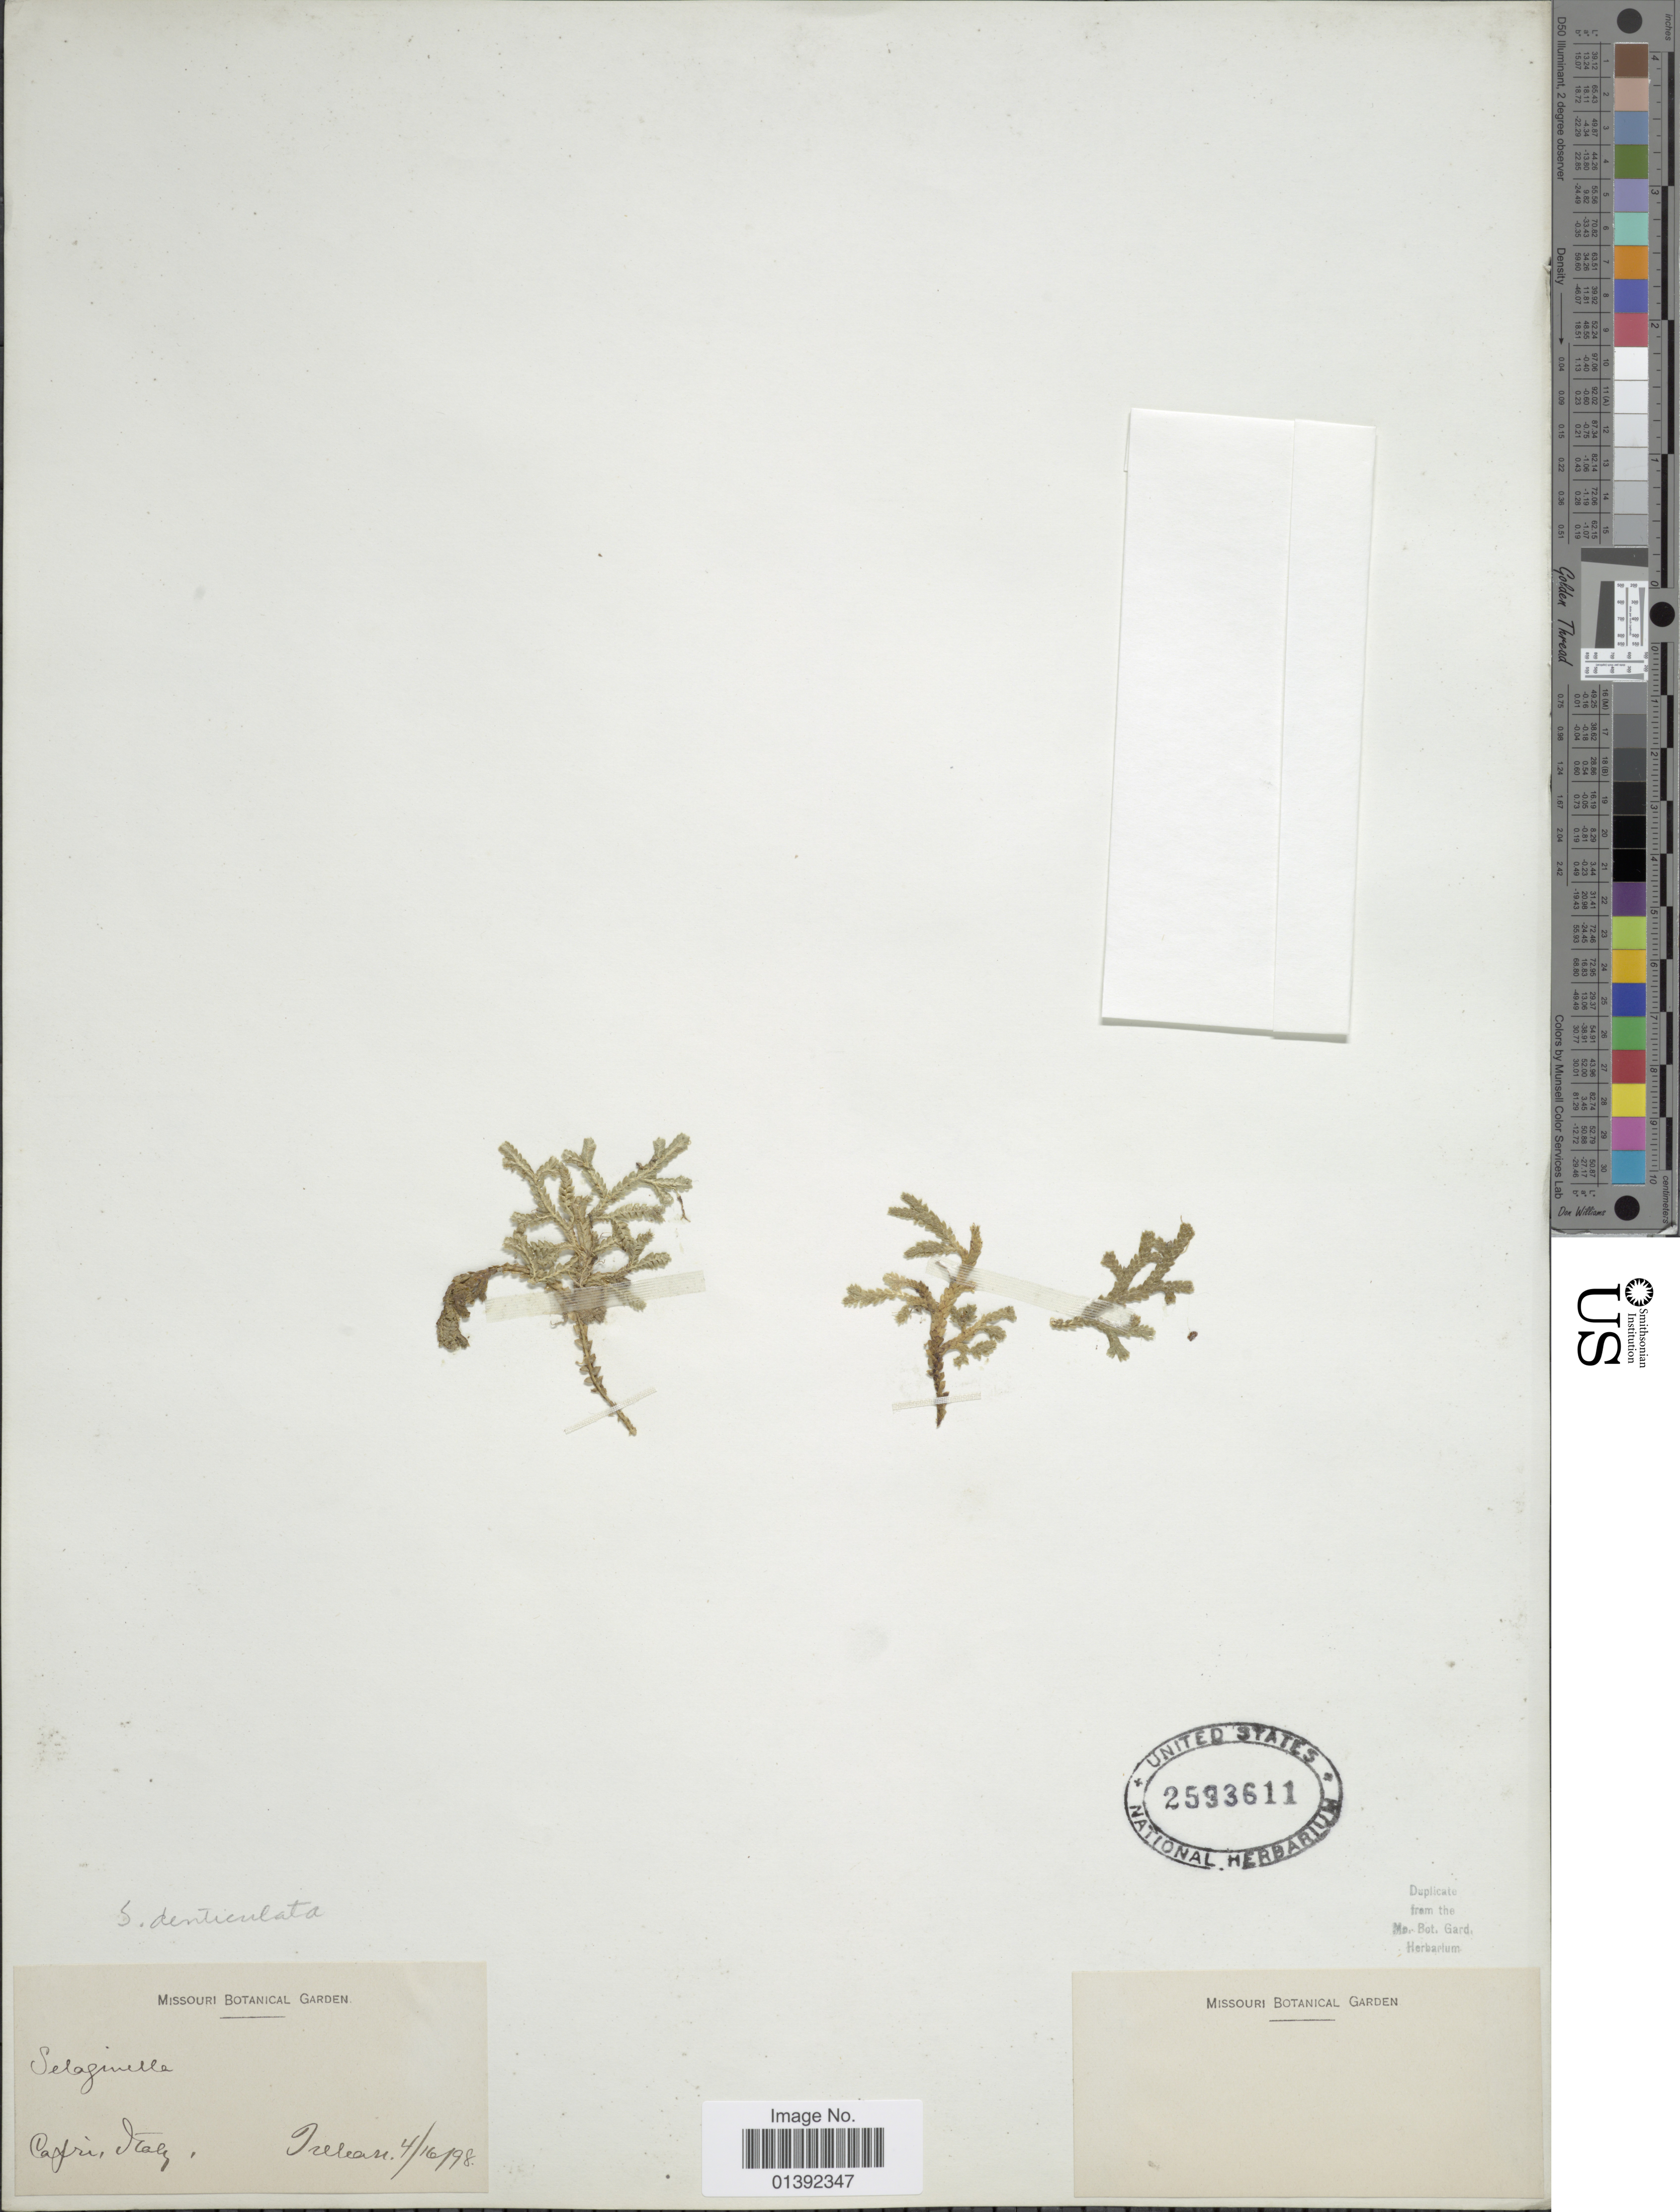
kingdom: Plantae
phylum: Tracheophyta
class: Lycopodiopsida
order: Selaginellales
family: Selaginellaceae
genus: Selaginella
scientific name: Selaginella denticulata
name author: (L.) Spring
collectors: Irelean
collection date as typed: Transcribed d/m/y: 16/4/98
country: Italy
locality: Capri [interpreted]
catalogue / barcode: US 2533611